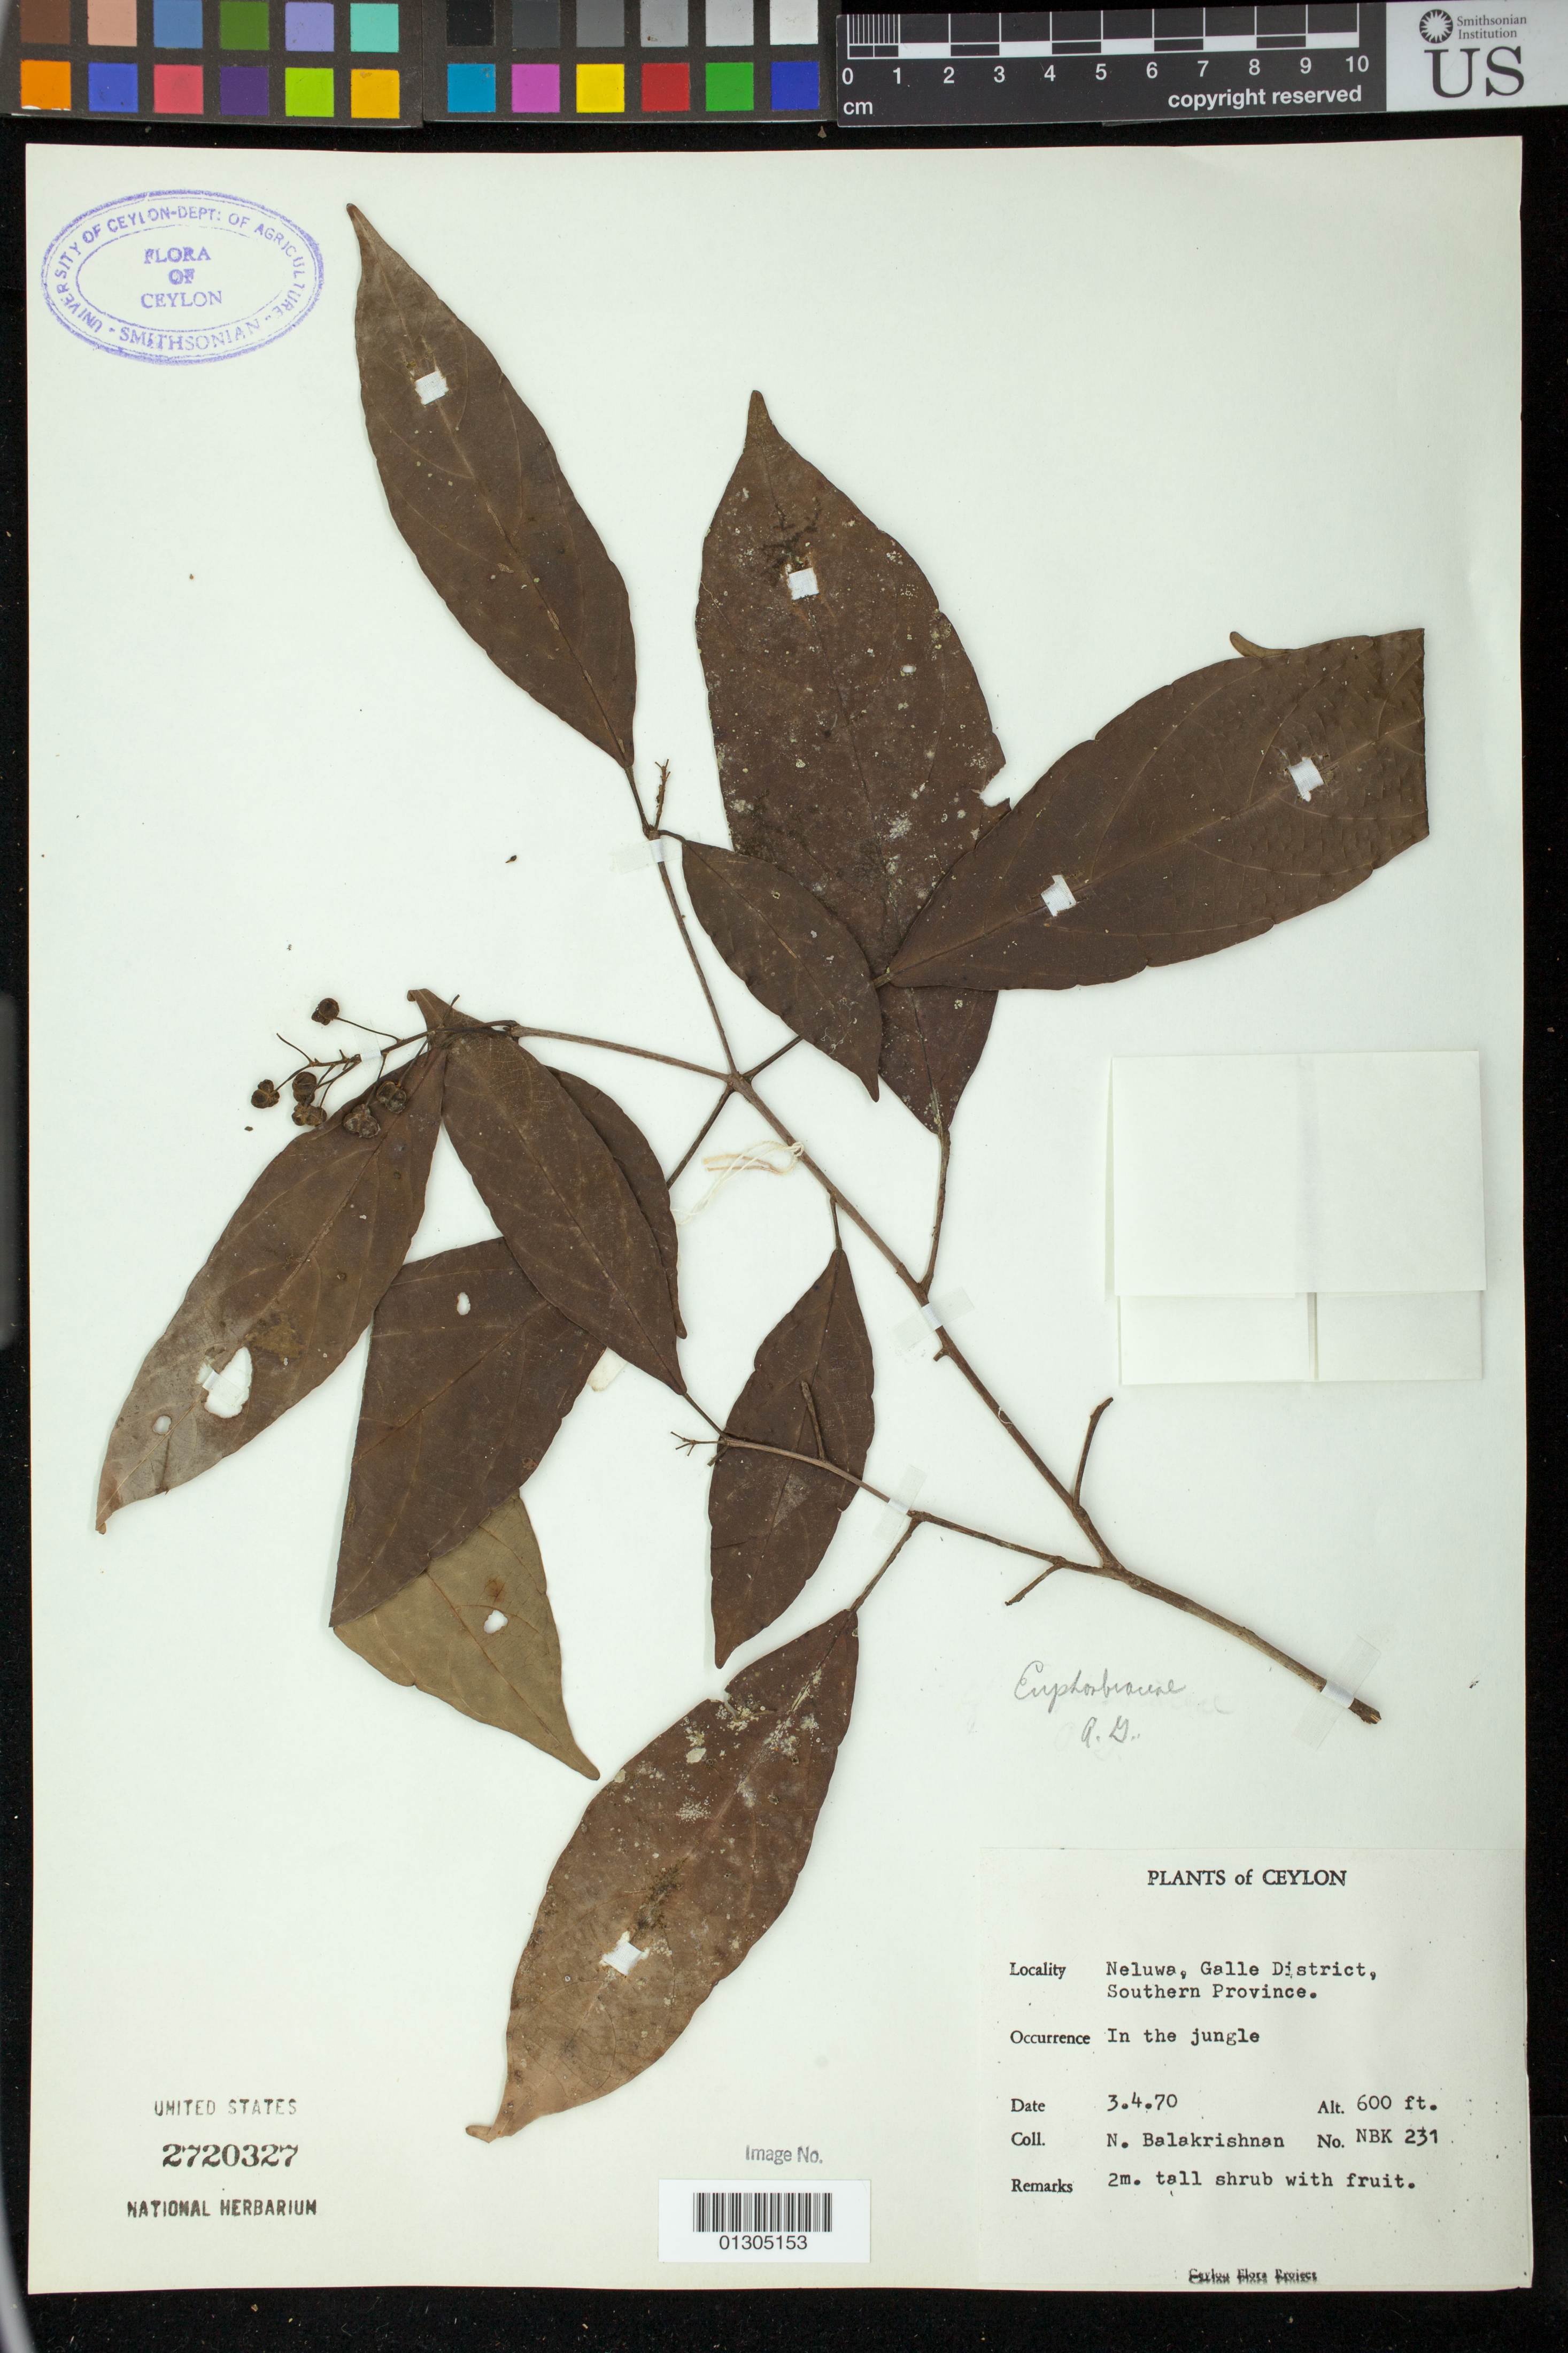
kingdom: Plantae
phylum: Tracheophyta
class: Magnoliopsida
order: Malpighiales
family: Euphorbiaceae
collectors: N. Balakrishnan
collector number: NBK 231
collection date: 1970-04-03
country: Sri Lanka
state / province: Southern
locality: Neluwa, Galle District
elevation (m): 183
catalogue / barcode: US 2720327